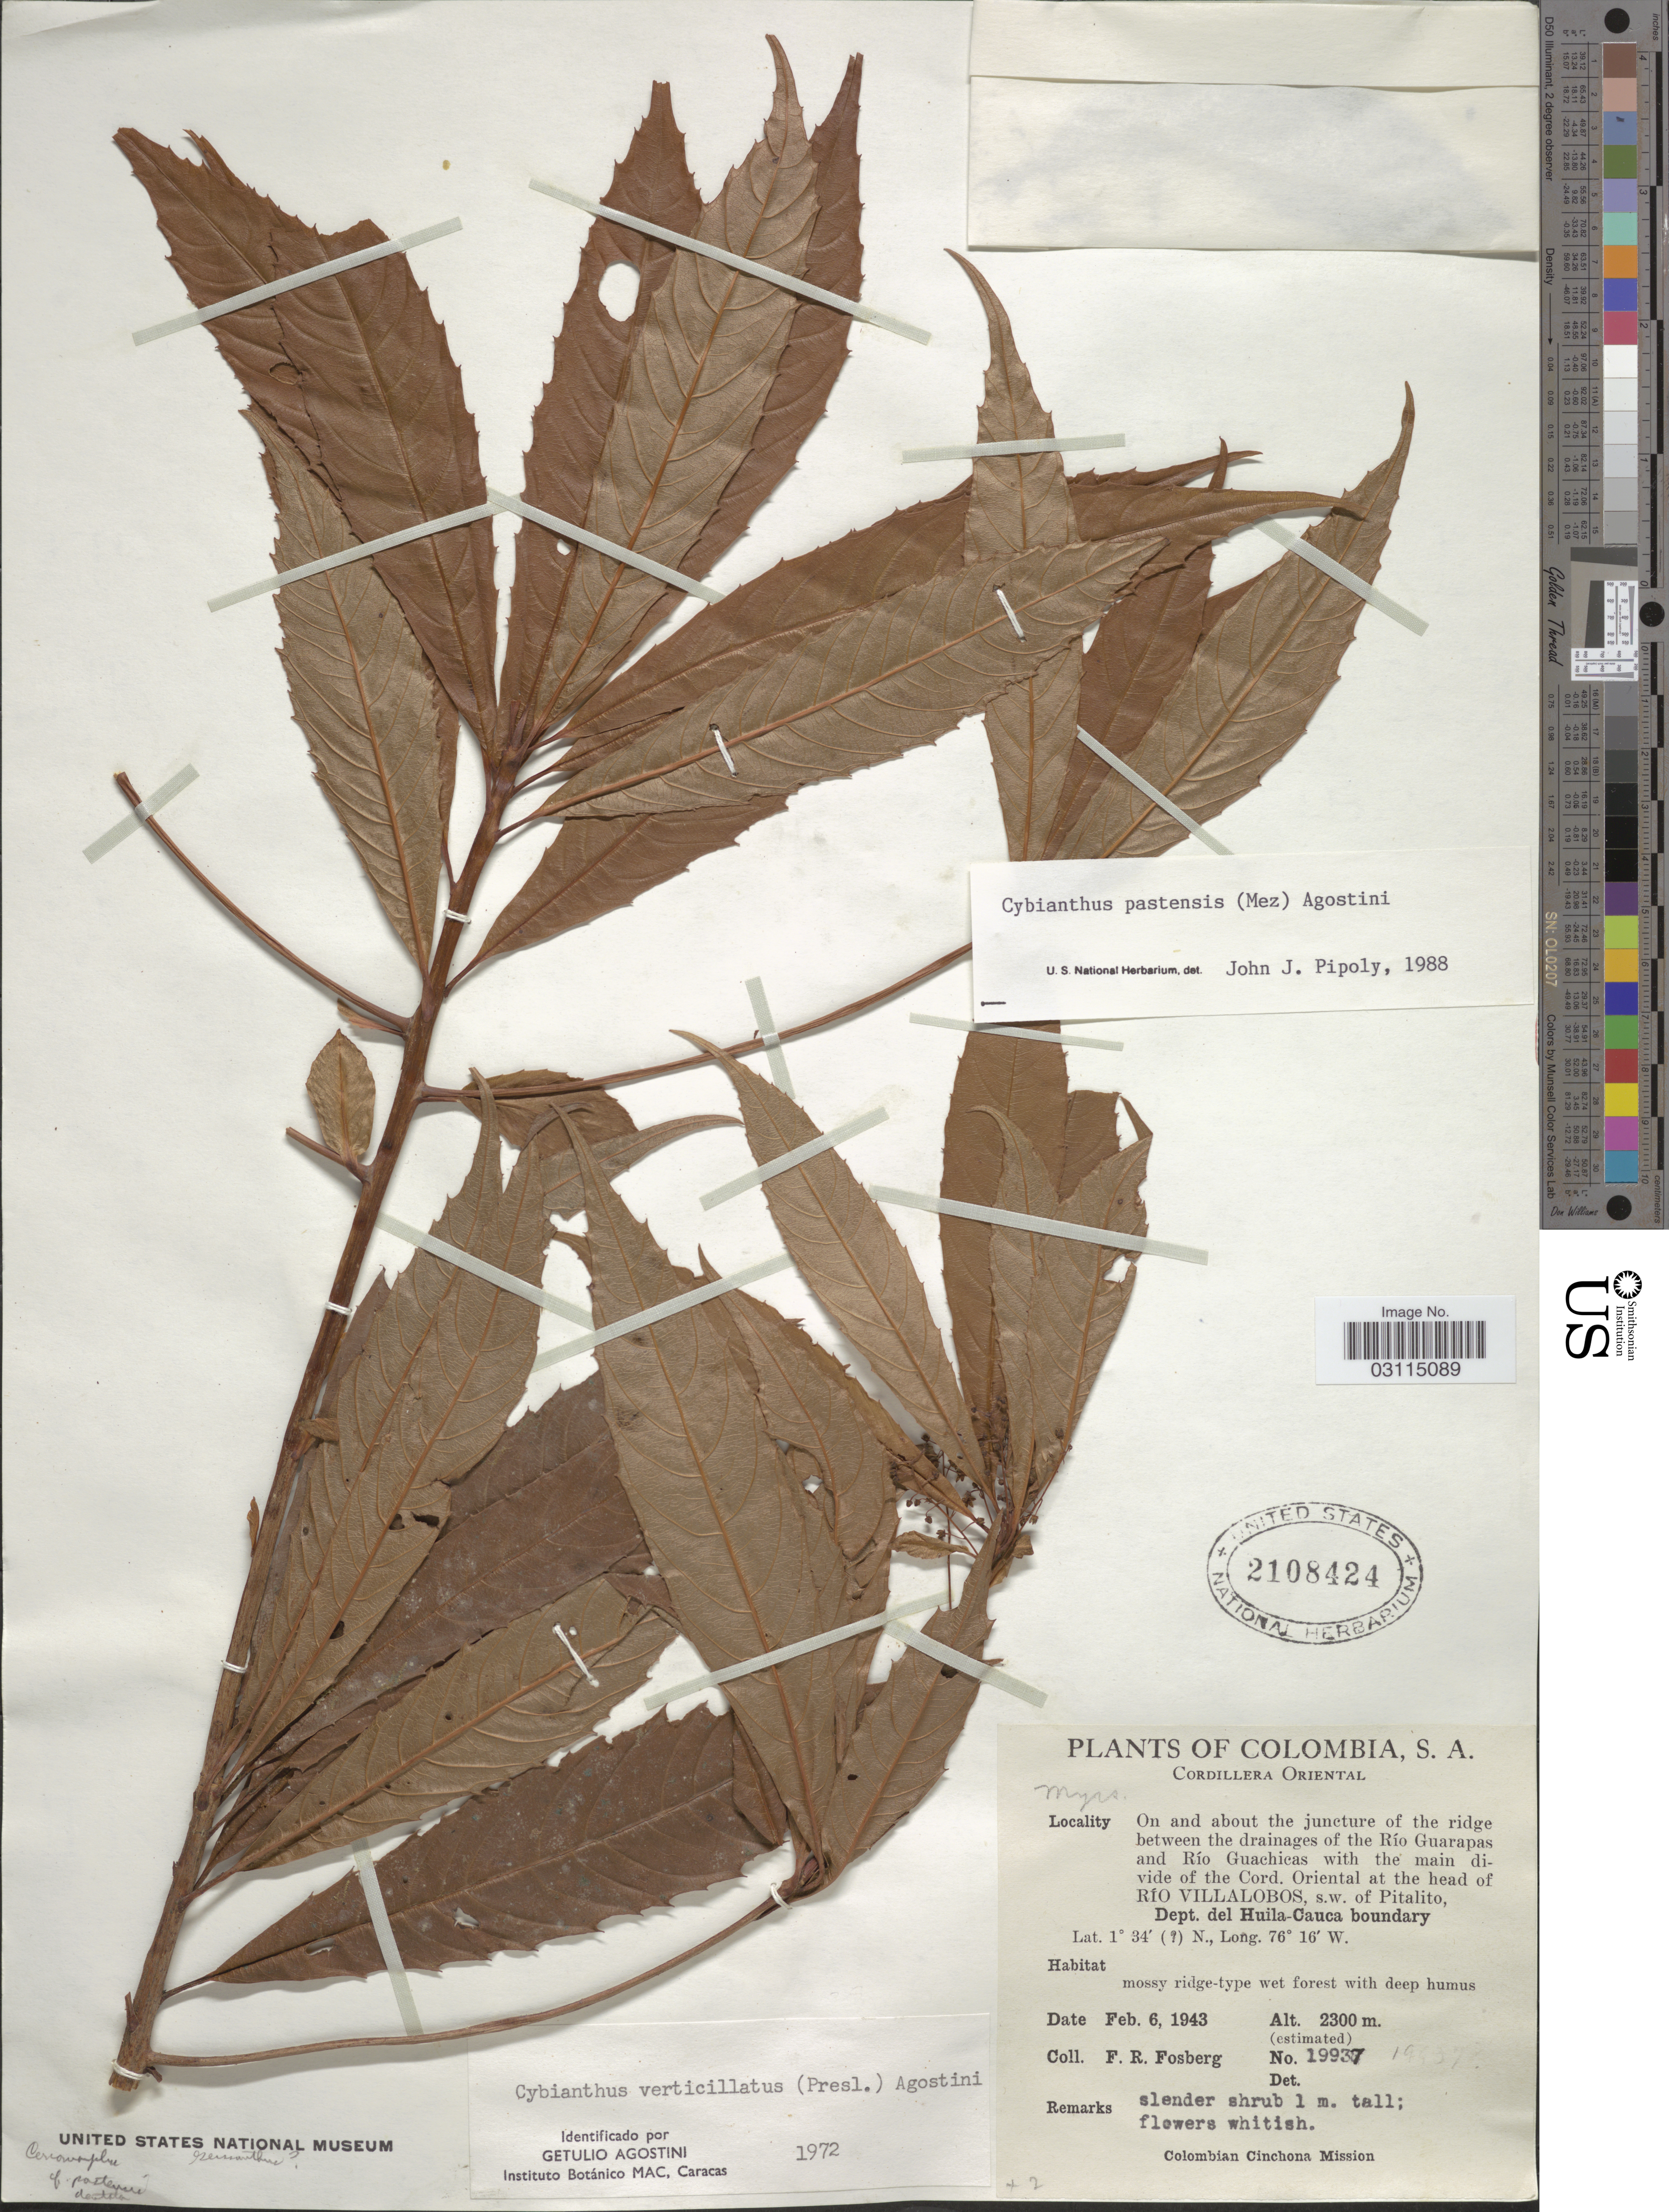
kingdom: Plantae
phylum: Tracheophyta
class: Magnoliopsida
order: Ericales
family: Primulaceae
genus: Cybianthus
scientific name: Cybianthus pastensis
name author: (Mez) G. Agostini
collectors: F. R. Fosberg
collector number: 19937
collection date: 1943-02-06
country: Colombia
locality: Cordillera Oriental, On and abouth the juncture of the ridge between the drainages of the Río Guarapas and Río Guachicas, with the main divide of the Cord. Oriental at the head of Río Villalobos, s.w. of Pitalito, Dept. del Huila-Cauca boundary.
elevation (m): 2300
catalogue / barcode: US 2108424